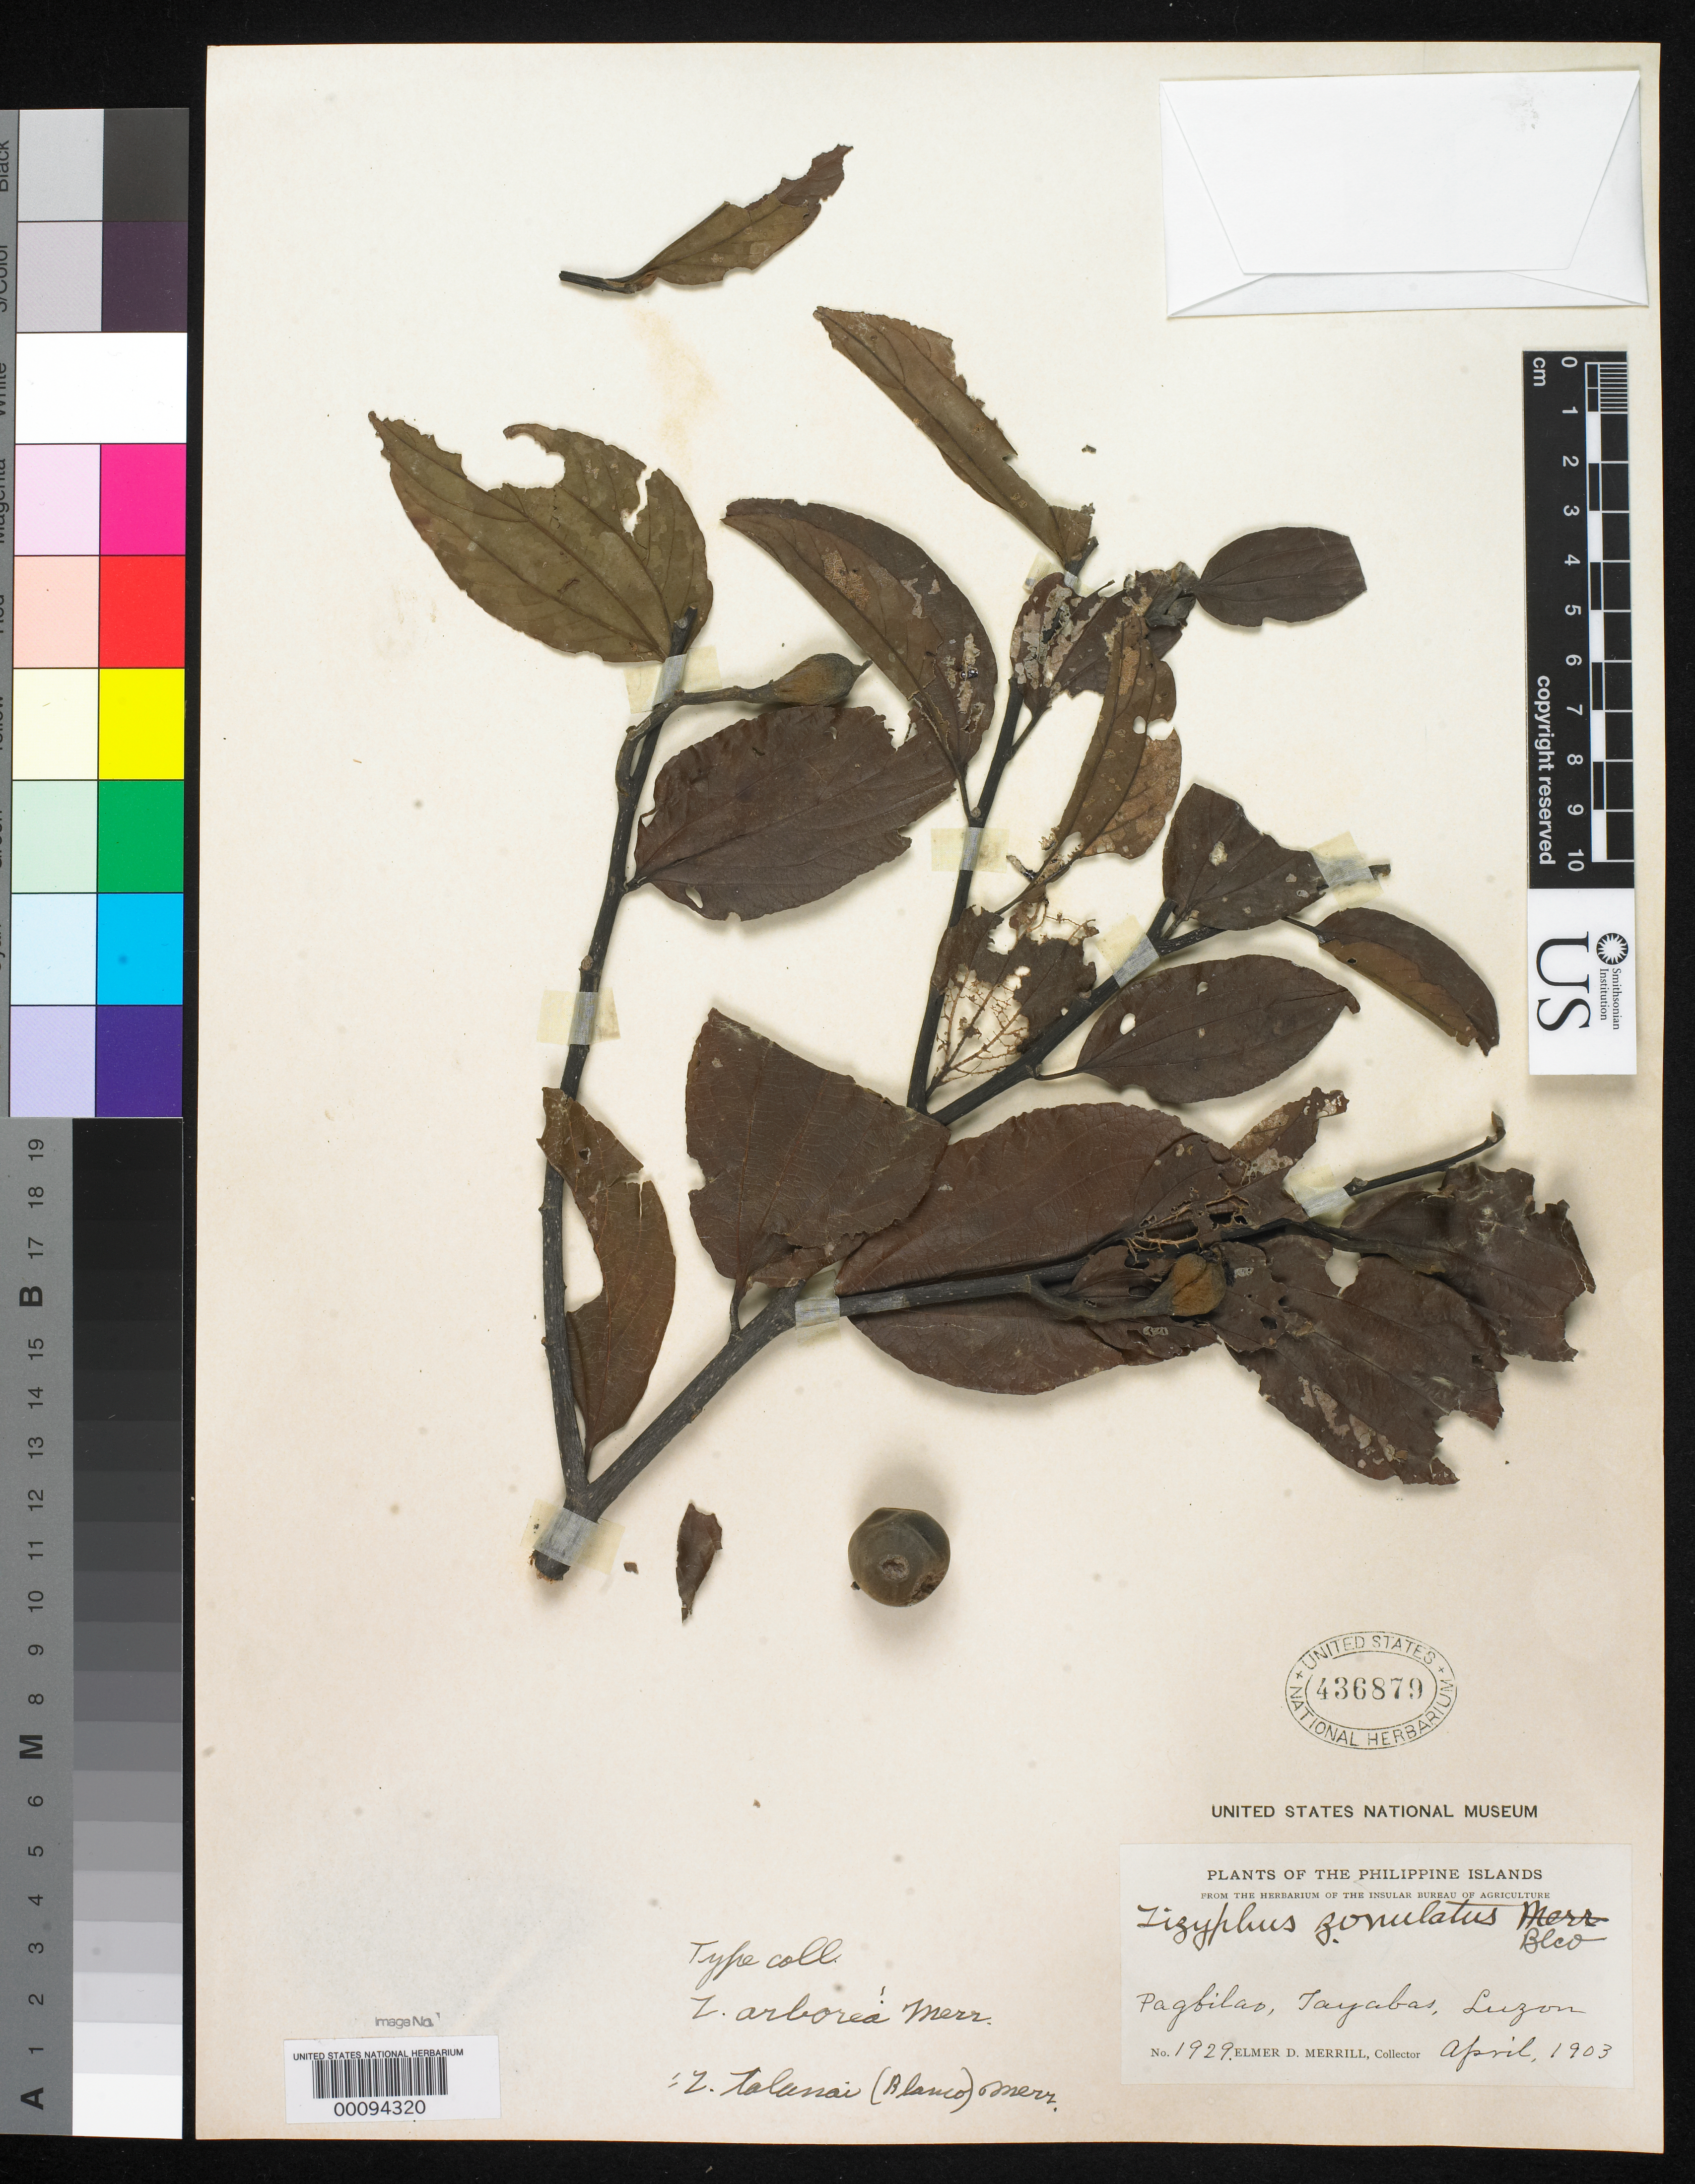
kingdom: Plantae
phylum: Tracheophyta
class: Magnoliopsida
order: Rosales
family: Rhamnaceae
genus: Ziziphus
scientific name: Ziziphus arborea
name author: Merr.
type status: Isotype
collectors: E. D. Merrill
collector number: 1929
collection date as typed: Apr 1903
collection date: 1903-04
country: Philippines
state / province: Calabarzon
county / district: Quezon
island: Luzon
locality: Pagbilao.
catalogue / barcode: US 436879